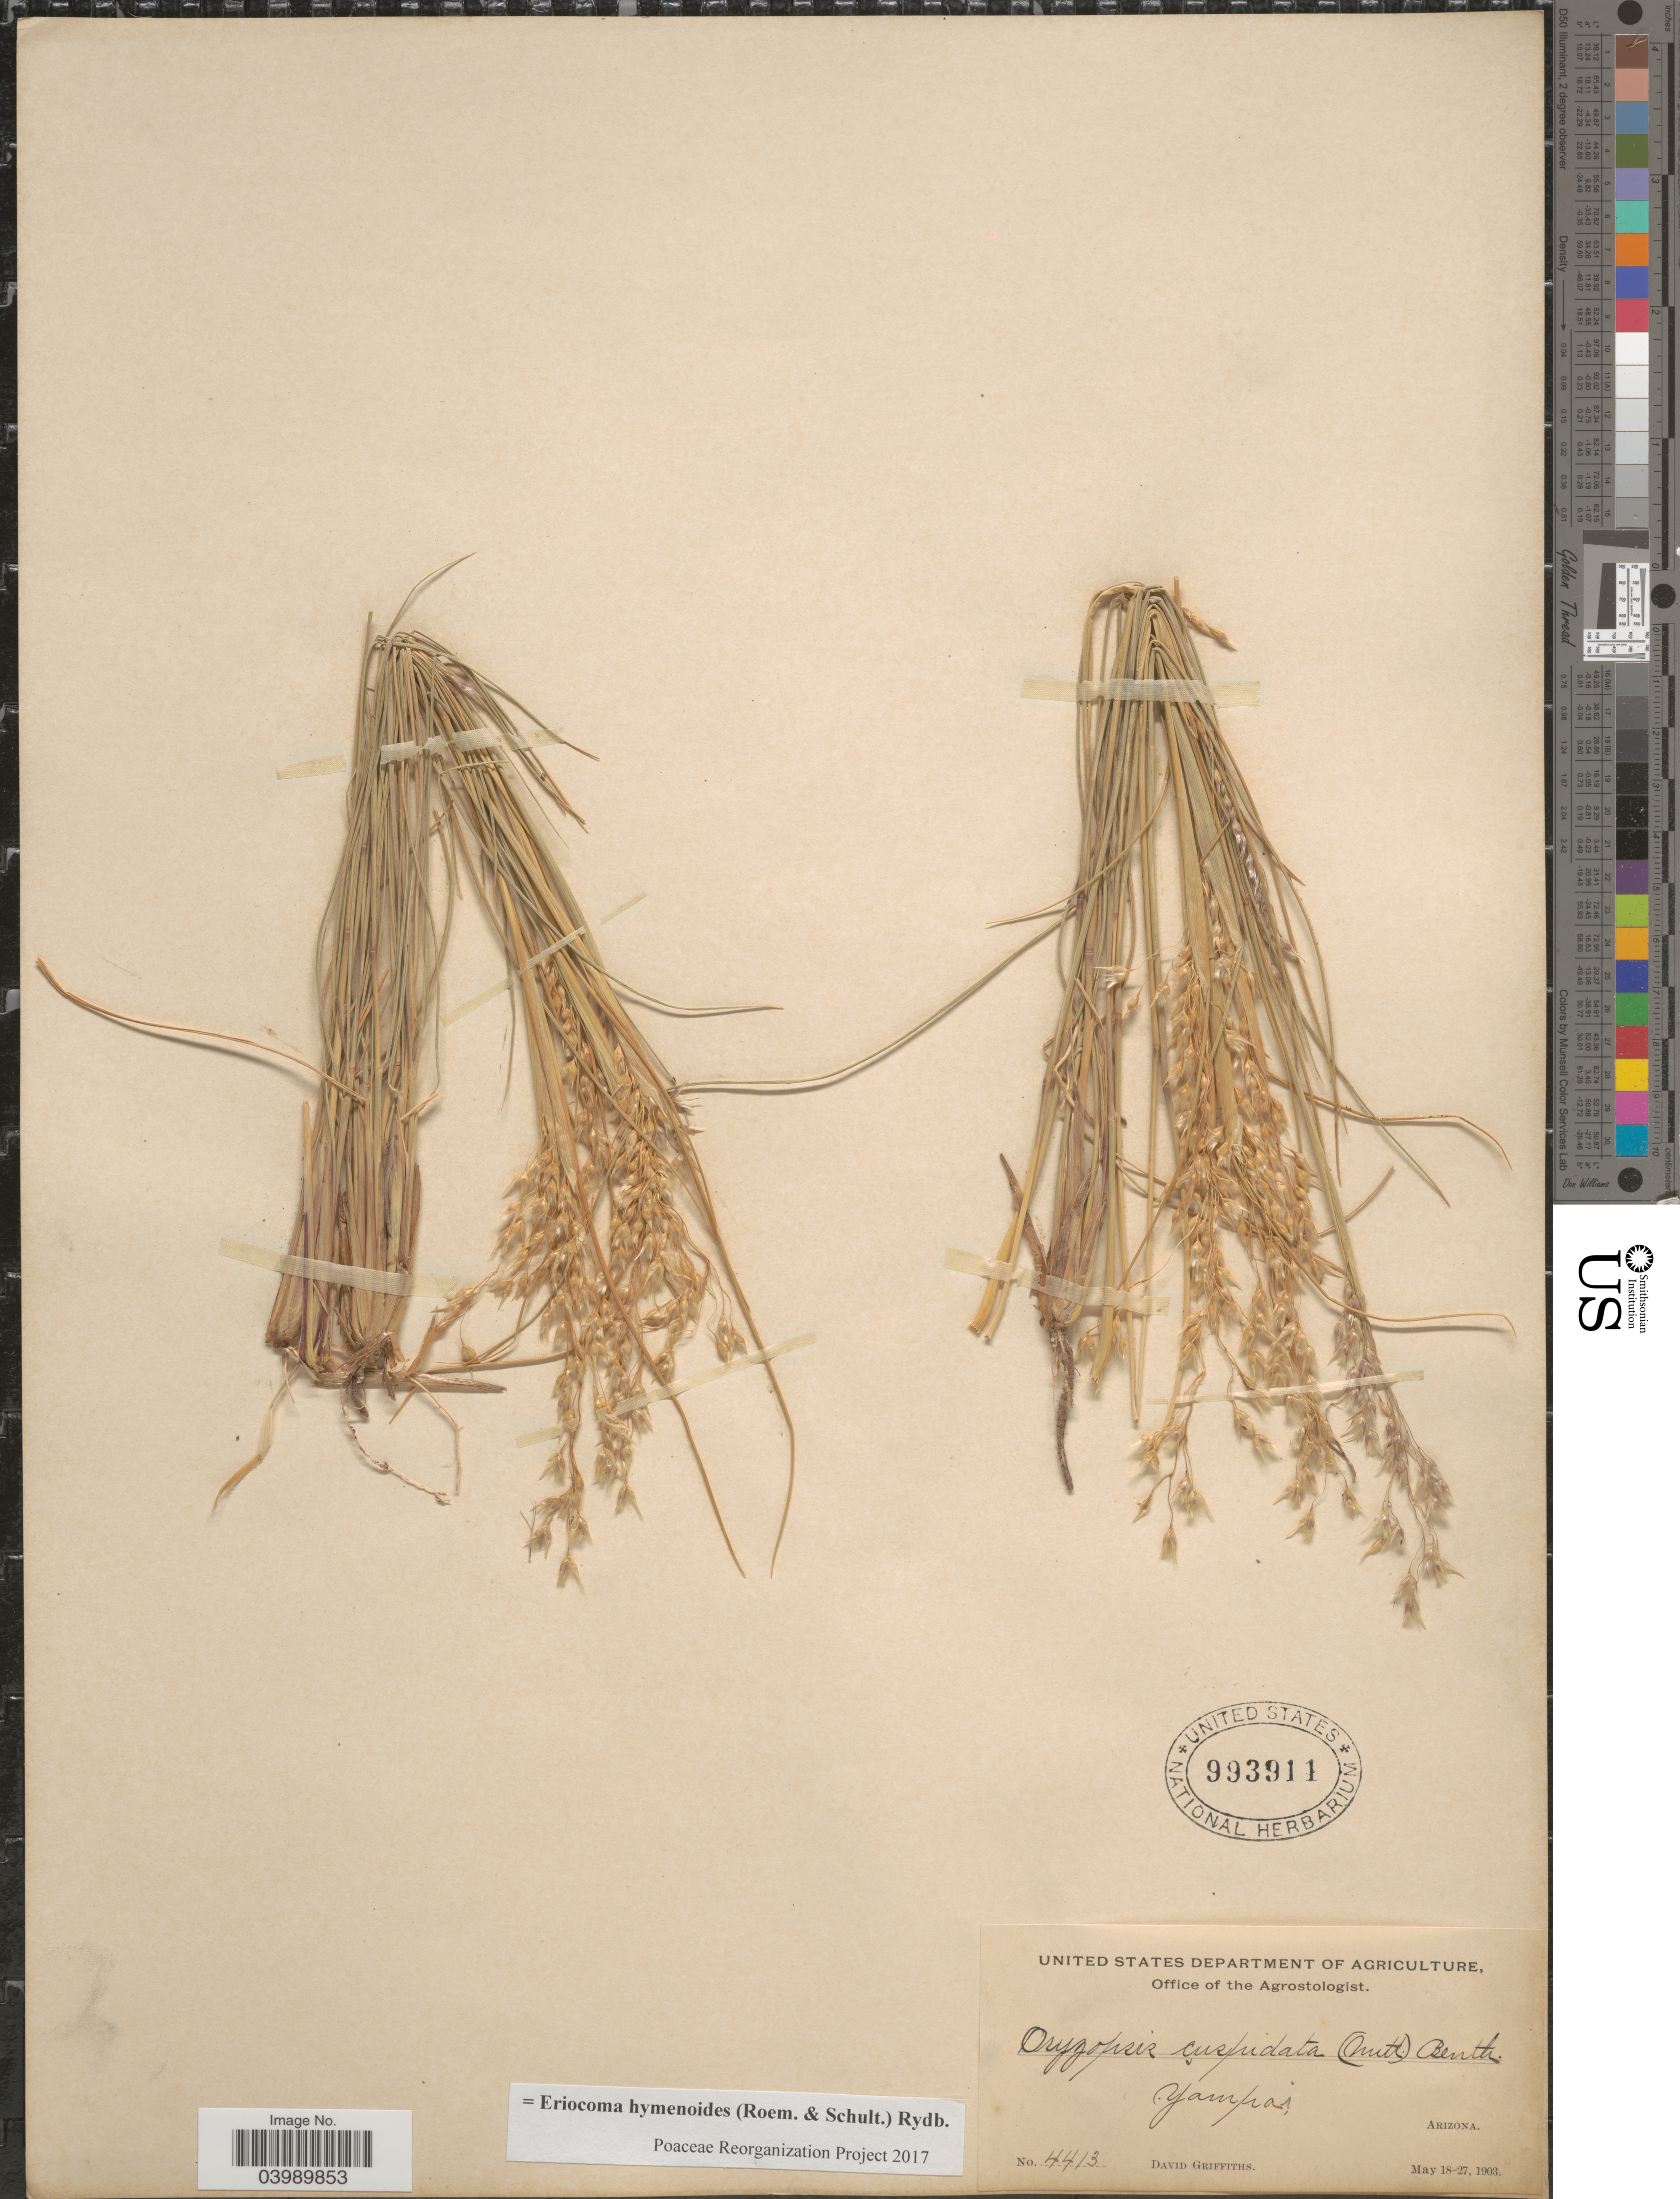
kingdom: Plantae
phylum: Tracheophyta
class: Liliopsida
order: Poales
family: Poaceae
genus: Eriocoma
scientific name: Eriocoma hymenoides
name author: (Roem. & Schult.) Rydb.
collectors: D. Griffiths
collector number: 4413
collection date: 1903-05-18/1903-05-27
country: United States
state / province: Arizona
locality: Yampai.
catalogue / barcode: US 993911